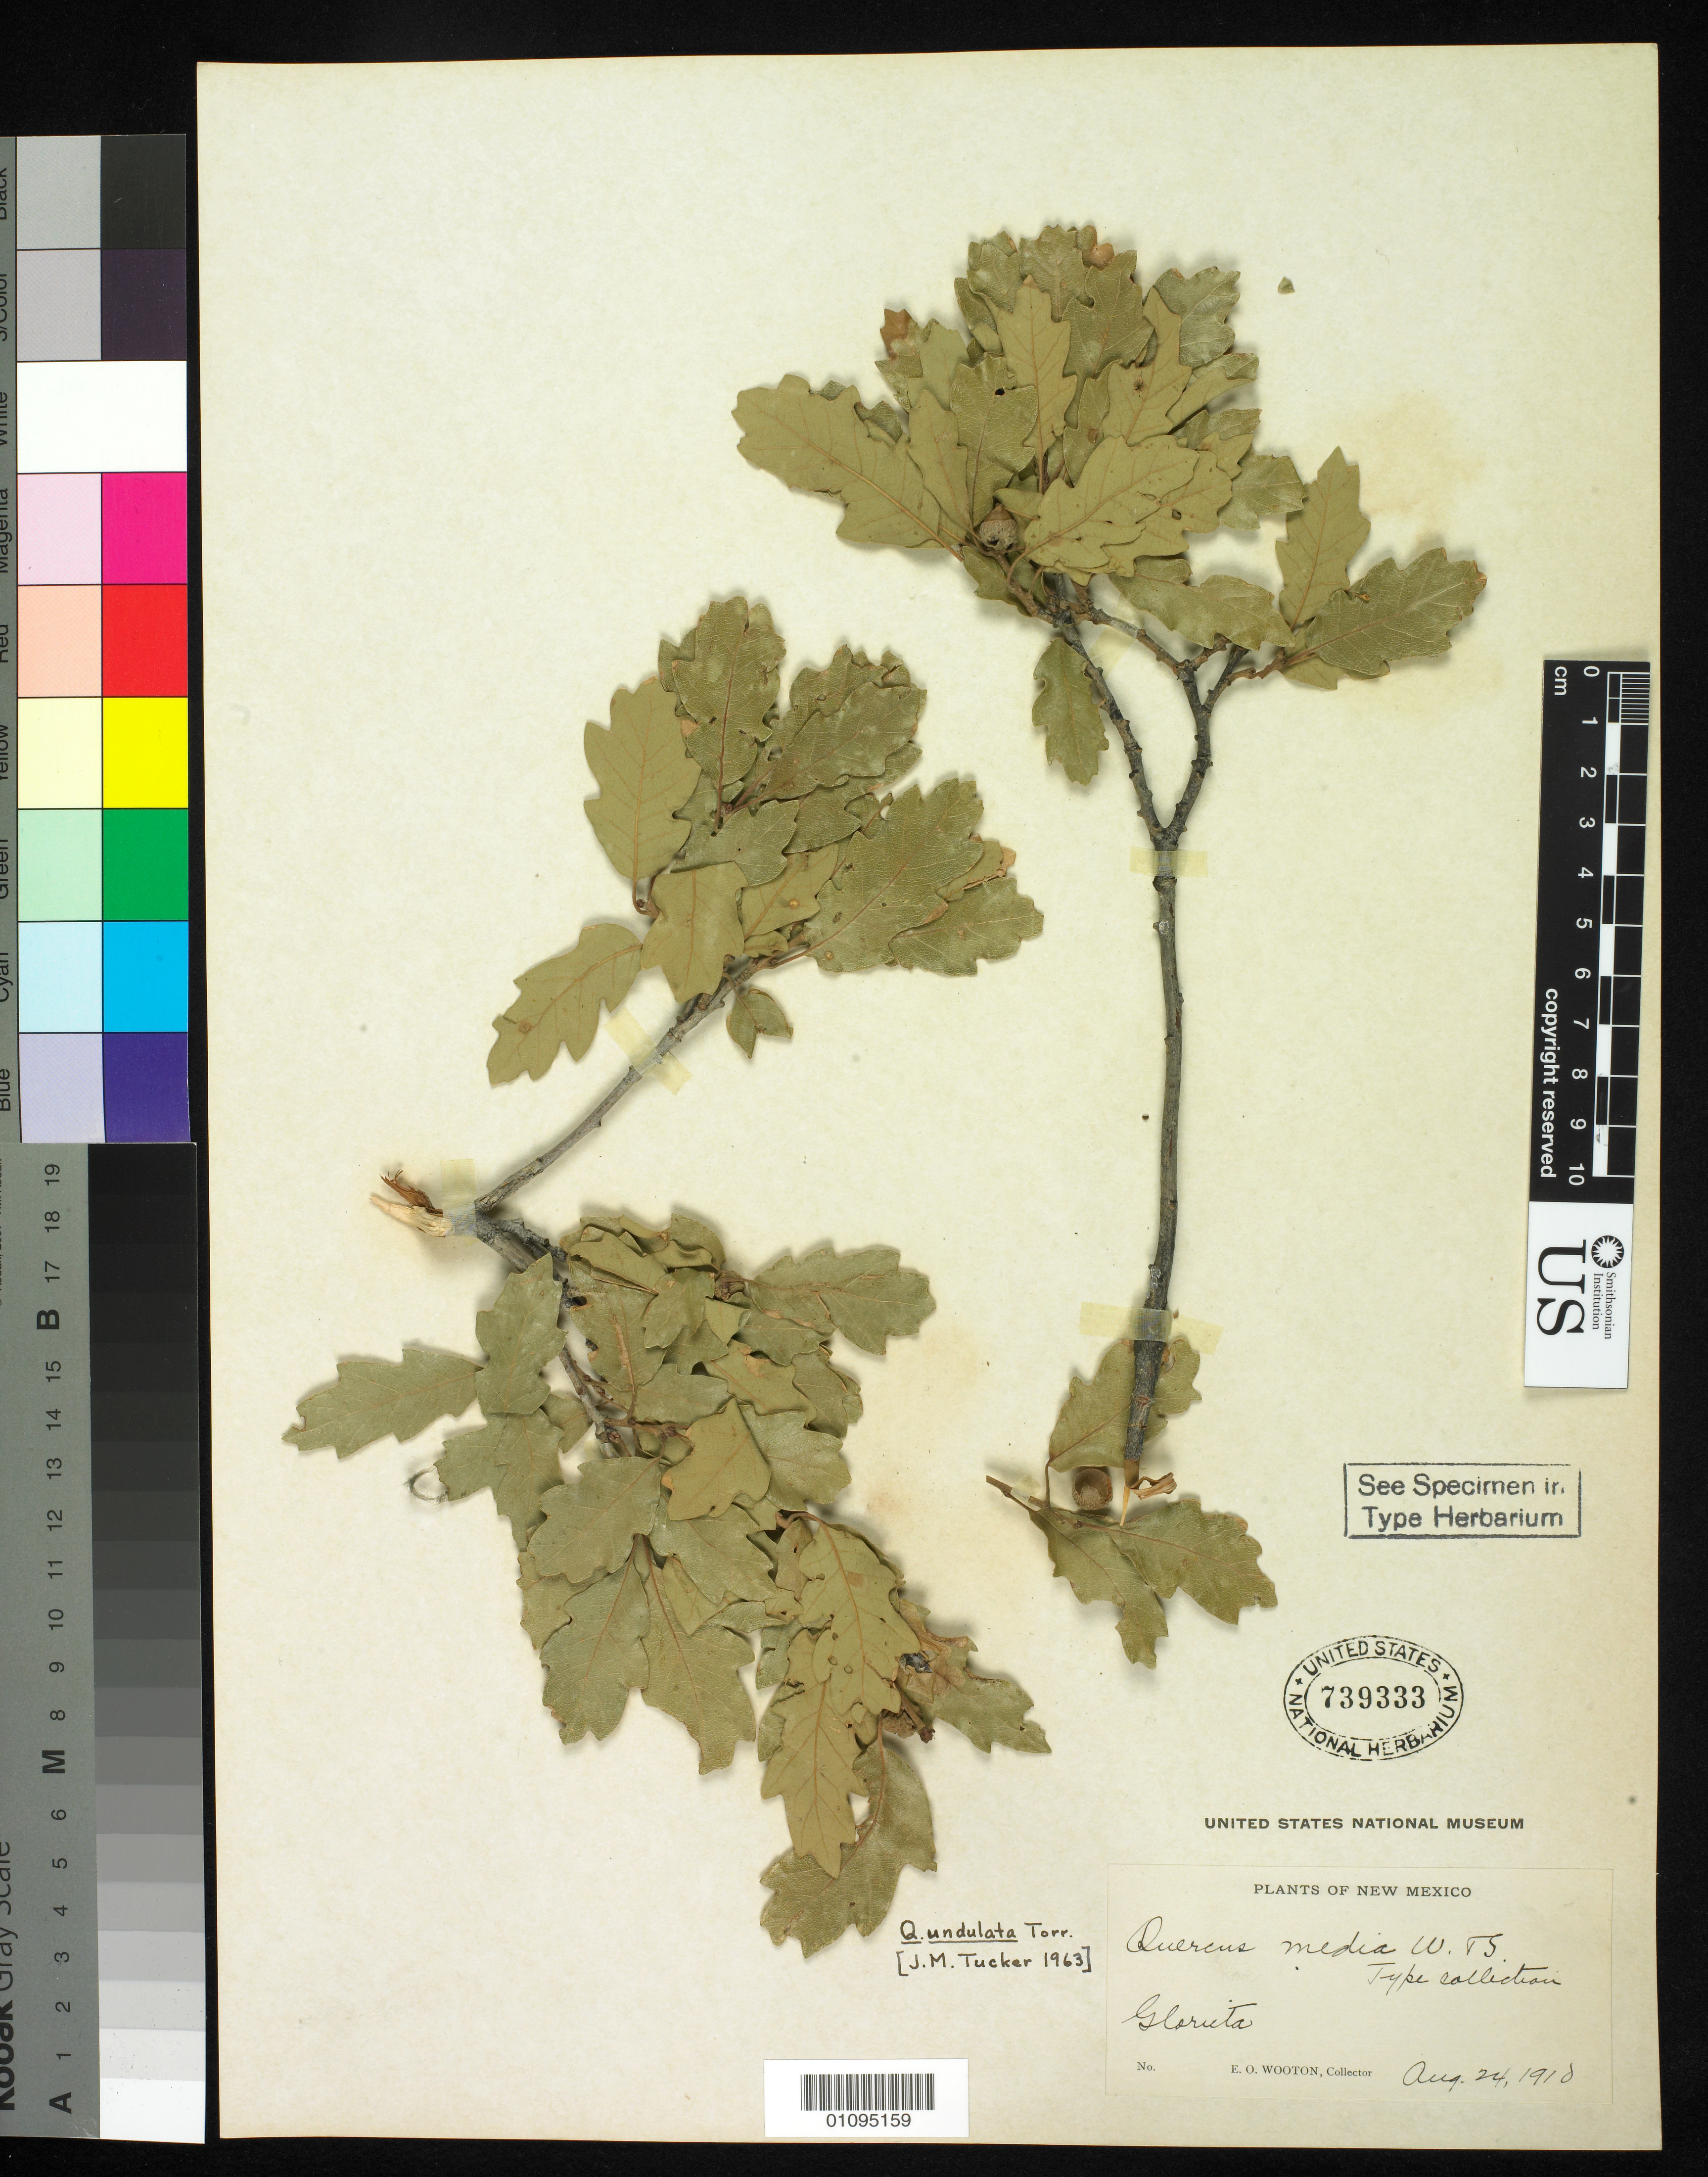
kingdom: Plantae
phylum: Tracheophyta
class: Magnoliopsida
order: Fagales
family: Fagaceae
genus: Quercus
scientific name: Quercus media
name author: Wooton & Standl.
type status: Isotype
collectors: E. O. Wooton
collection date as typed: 24 Aug 1910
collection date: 1910-08-24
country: United States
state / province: New Mexico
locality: Glorita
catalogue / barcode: US 739333